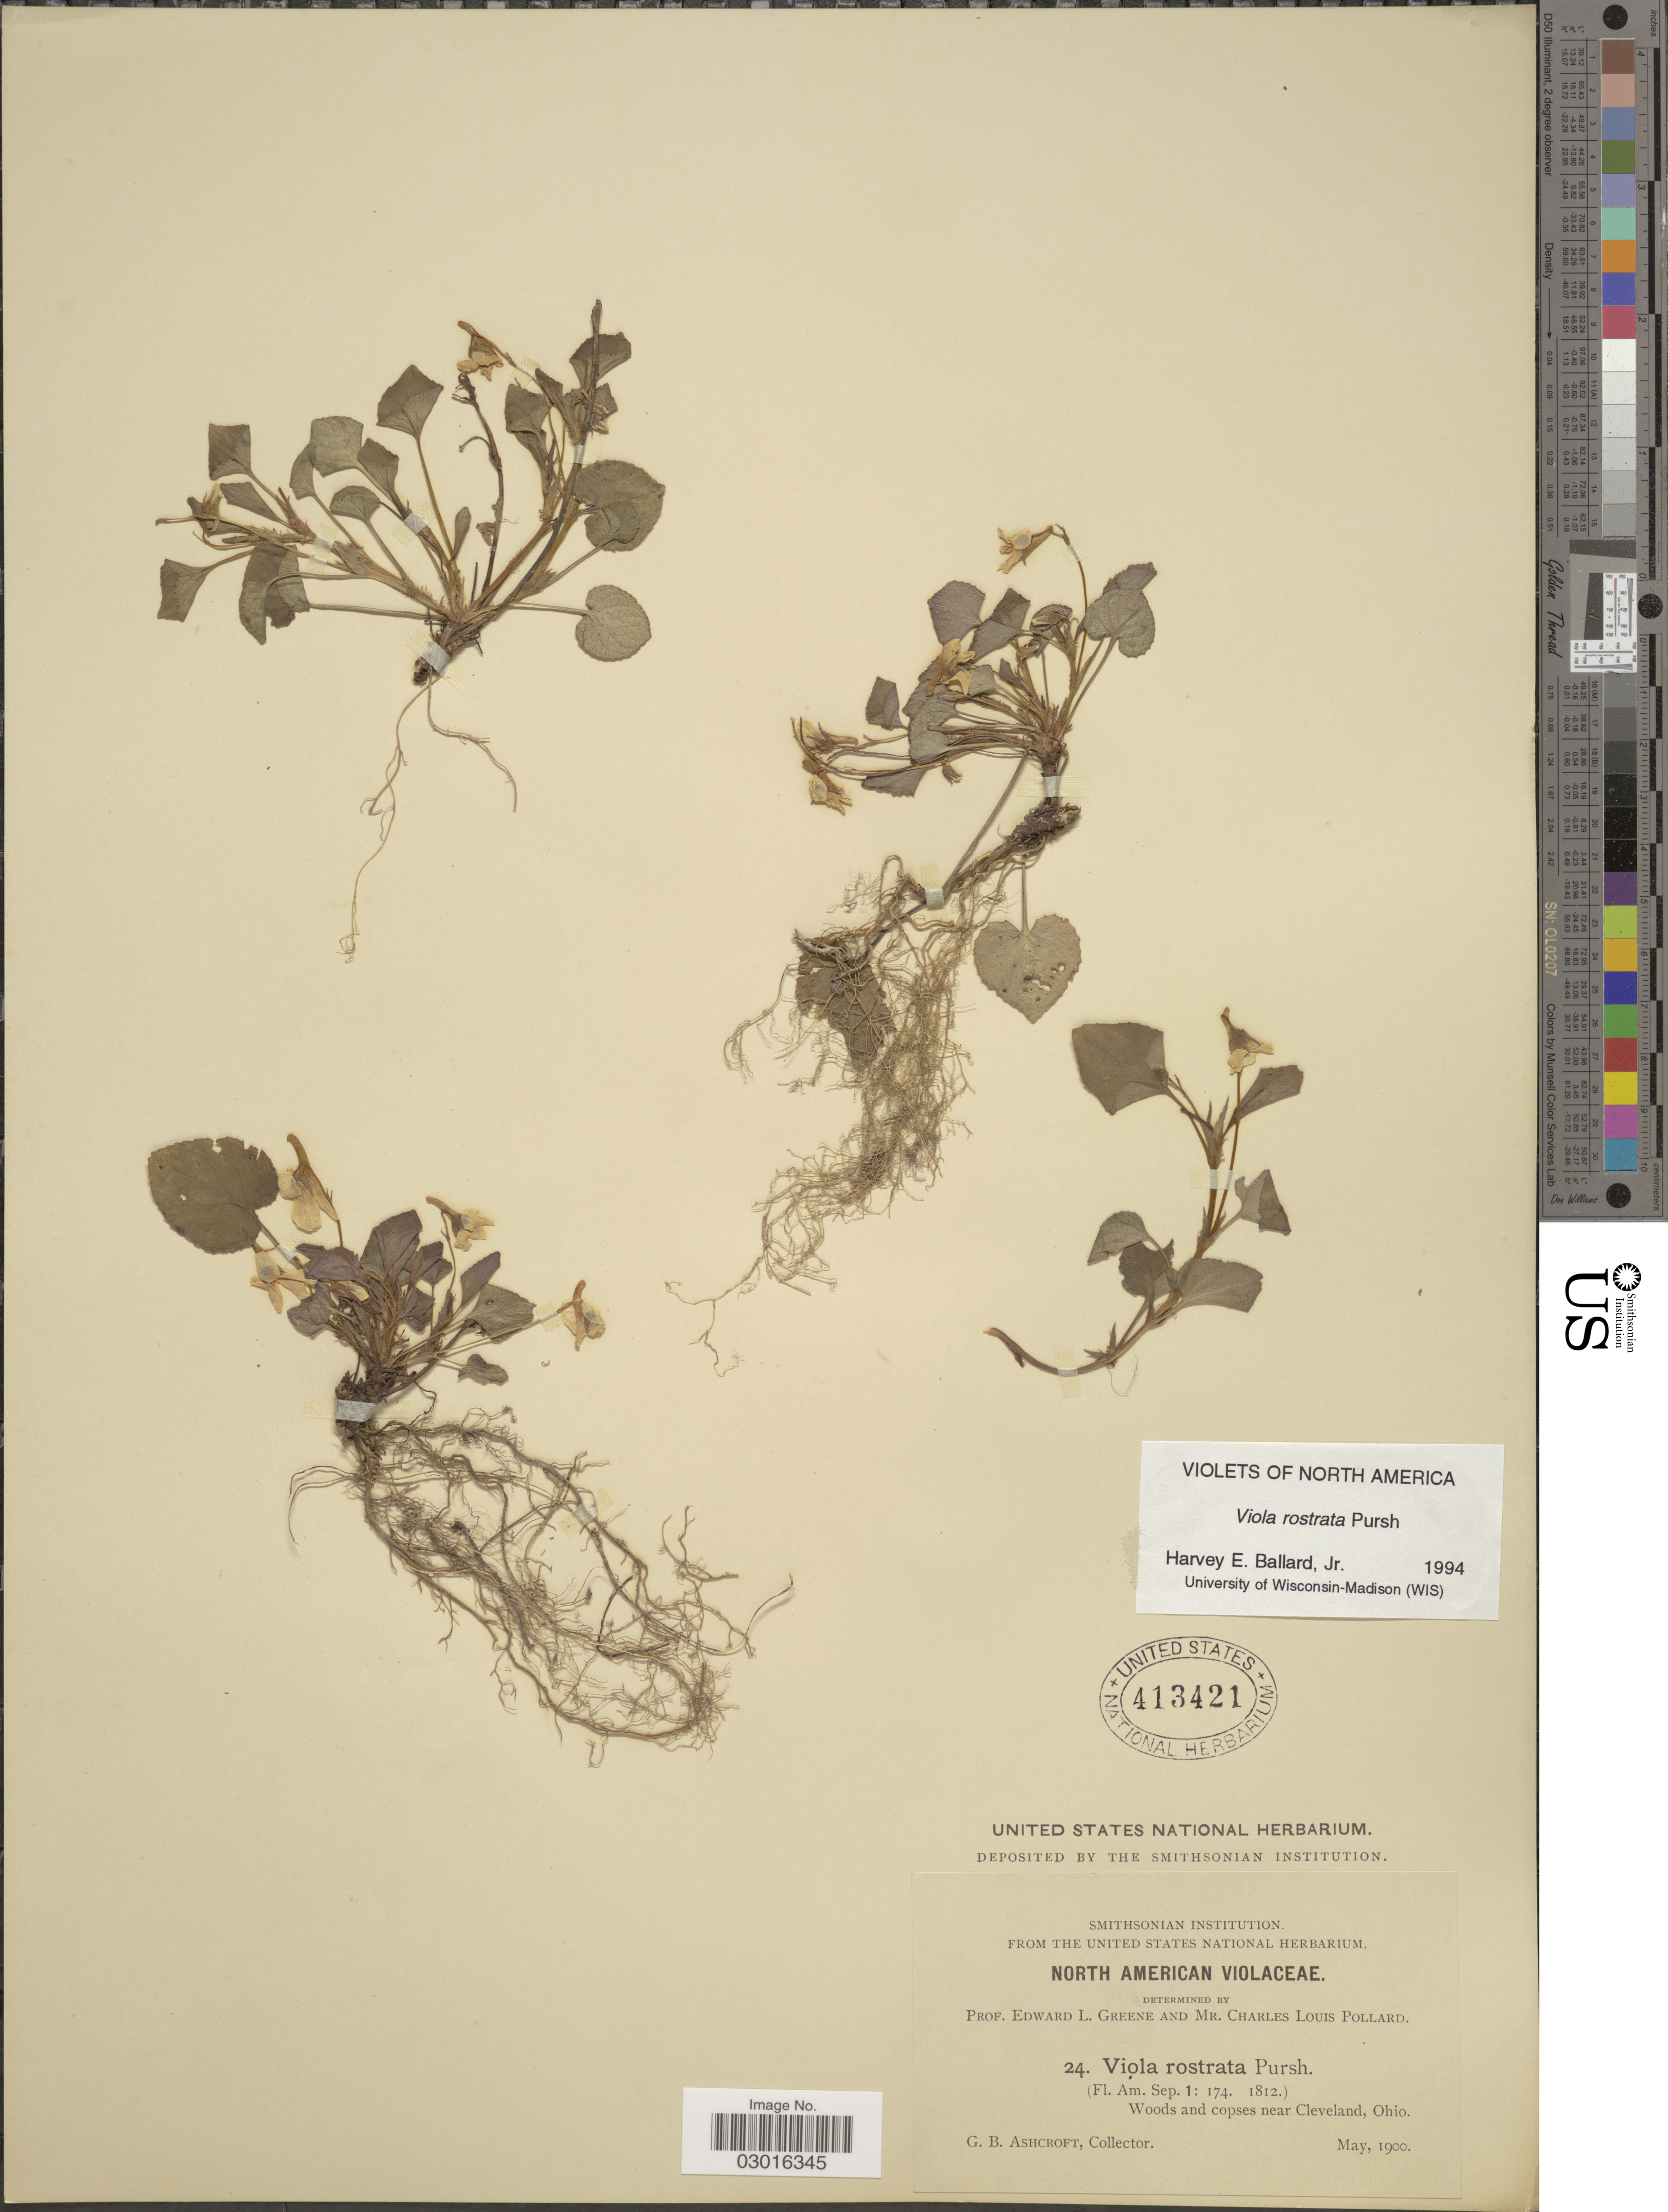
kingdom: Plantae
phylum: Tracheophyta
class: Magnoliopsida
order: Malpighiales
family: Violaceae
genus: Viola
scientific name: Viola rostrata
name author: Pursh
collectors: G. Ashcroft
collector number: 24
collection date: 1900-05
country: United States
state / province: Ohio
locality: Near Cleveland.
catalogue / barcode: US 413421